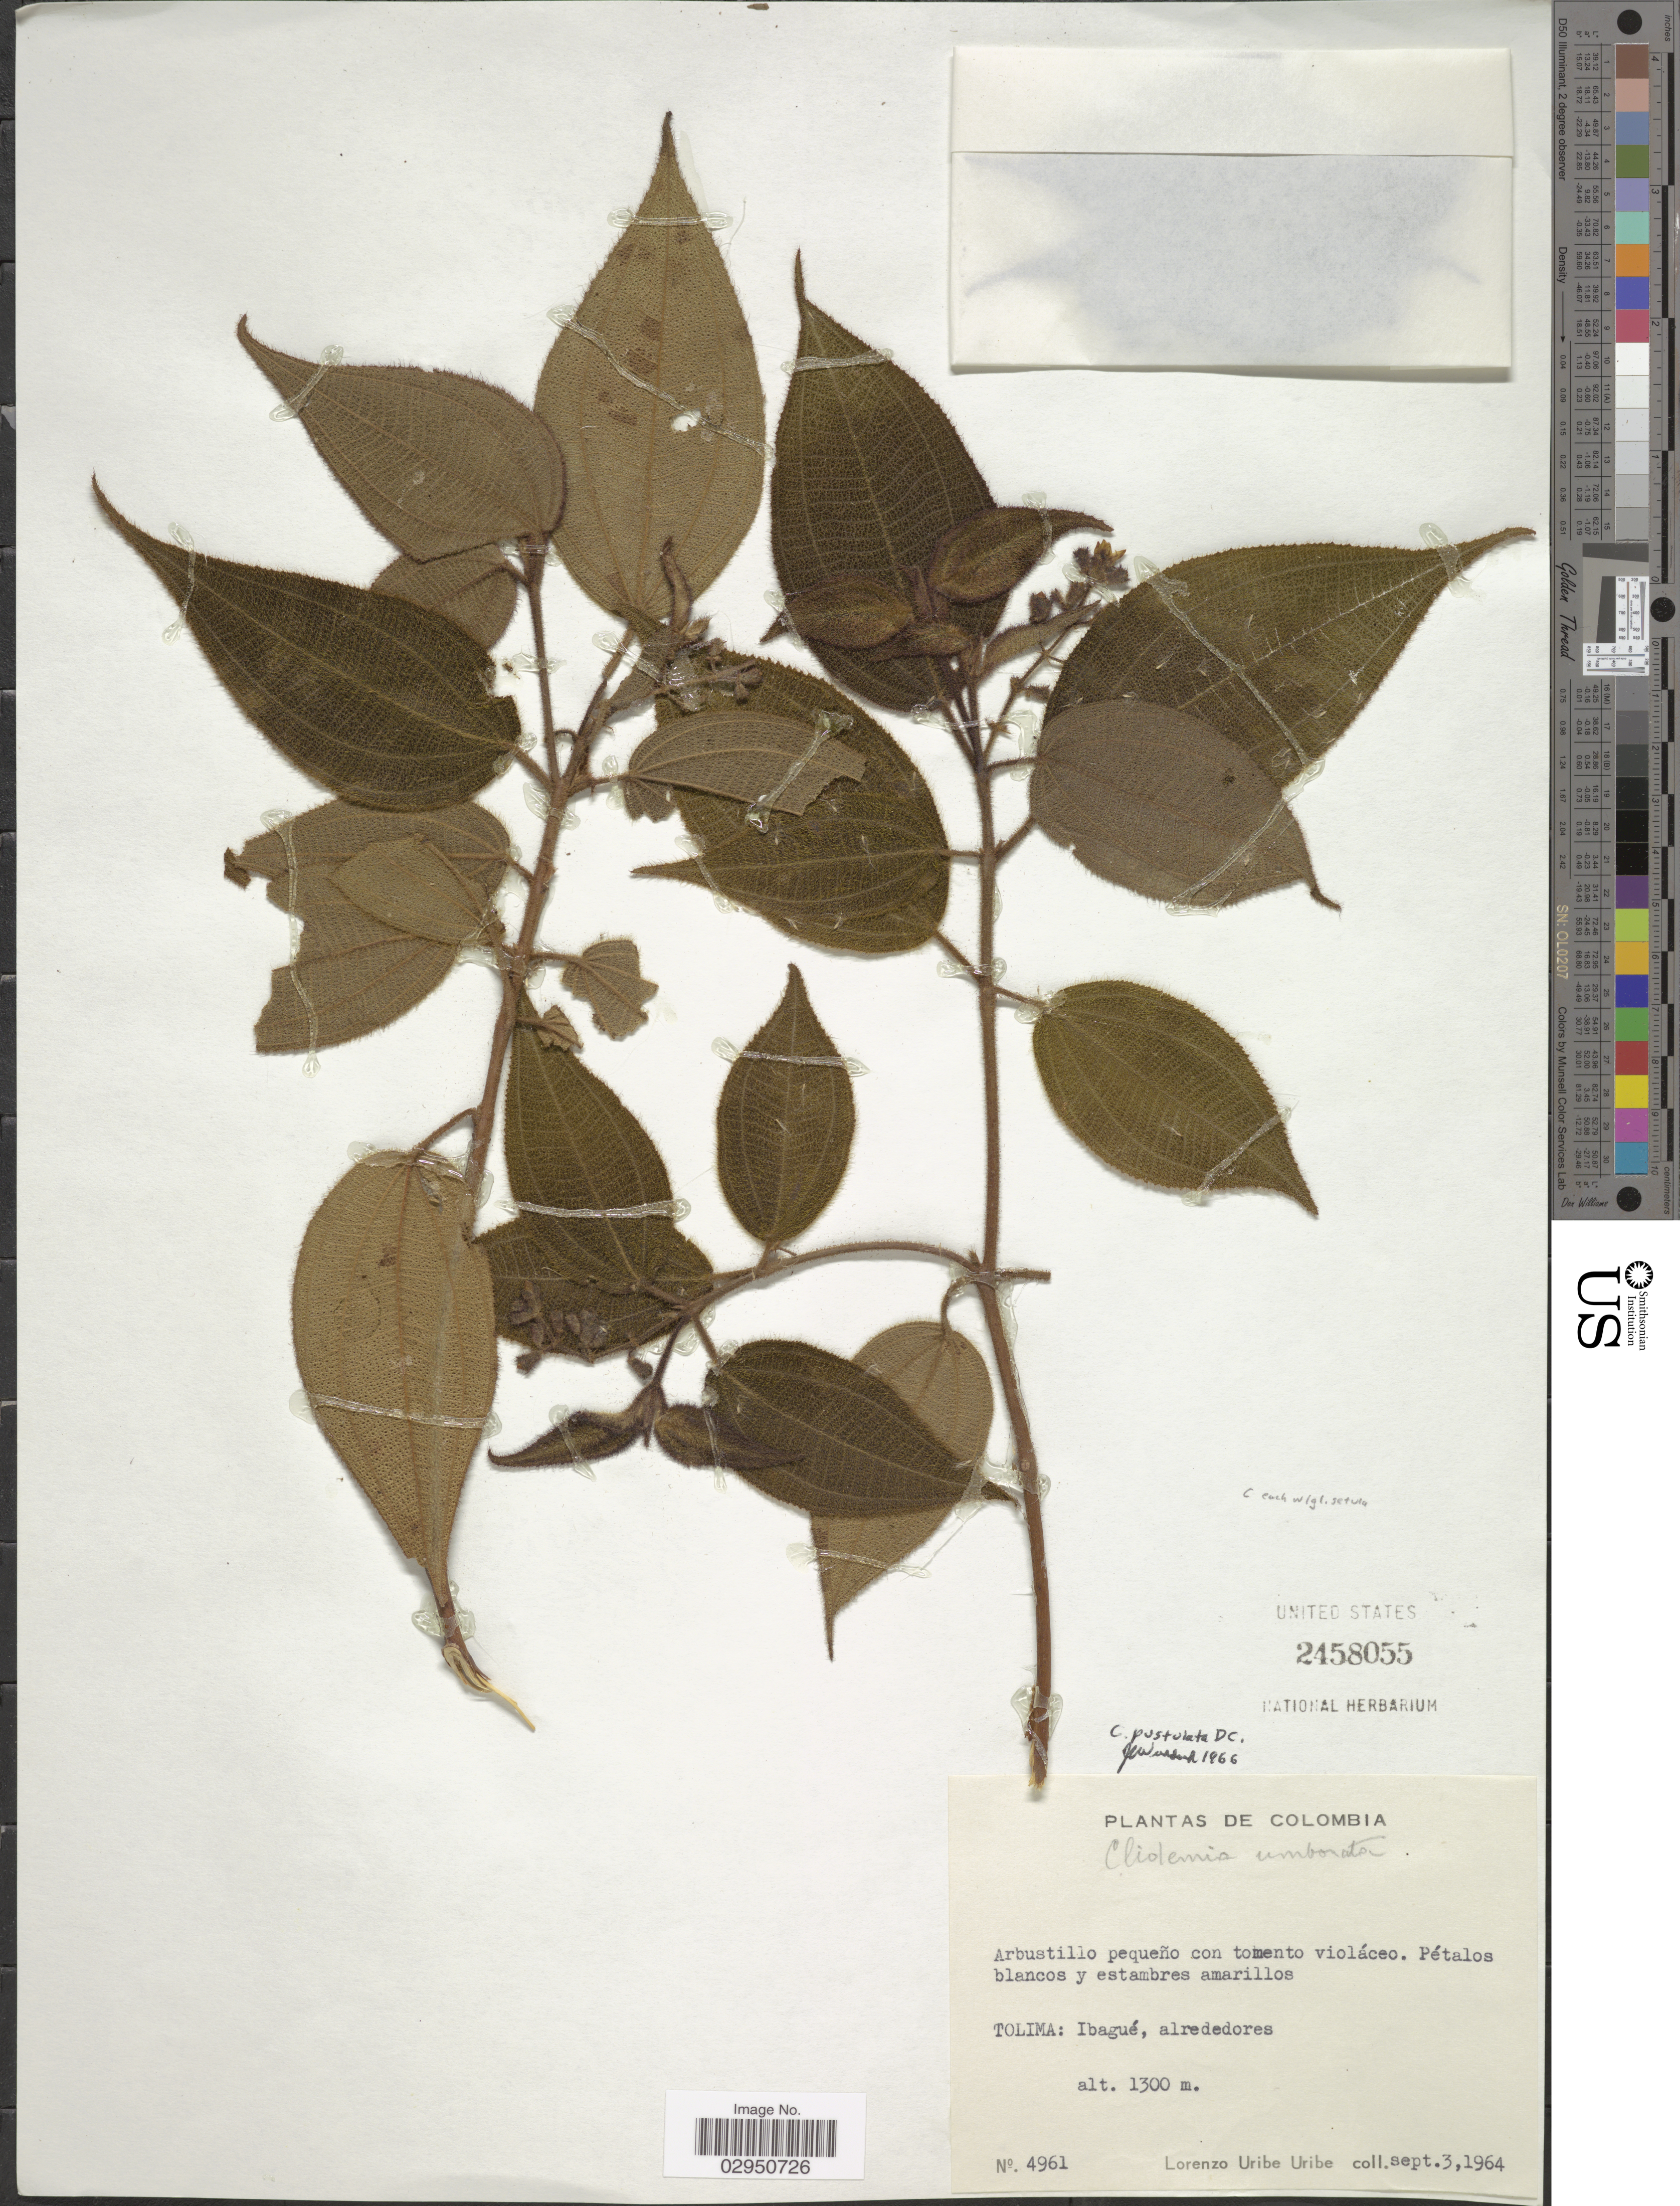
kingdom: Plantae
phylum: Tracheophyta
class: Magnoliopsida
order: Myrtales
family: Melastomataceae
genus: Clidemia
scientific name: Clidemia pustulata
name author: DC.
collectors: L. Uribe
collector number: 4961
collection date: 1964-09-03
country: Colombia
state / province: Tolima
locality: Ibagué, alrededores.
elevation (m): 1300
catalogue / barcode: US 2458055